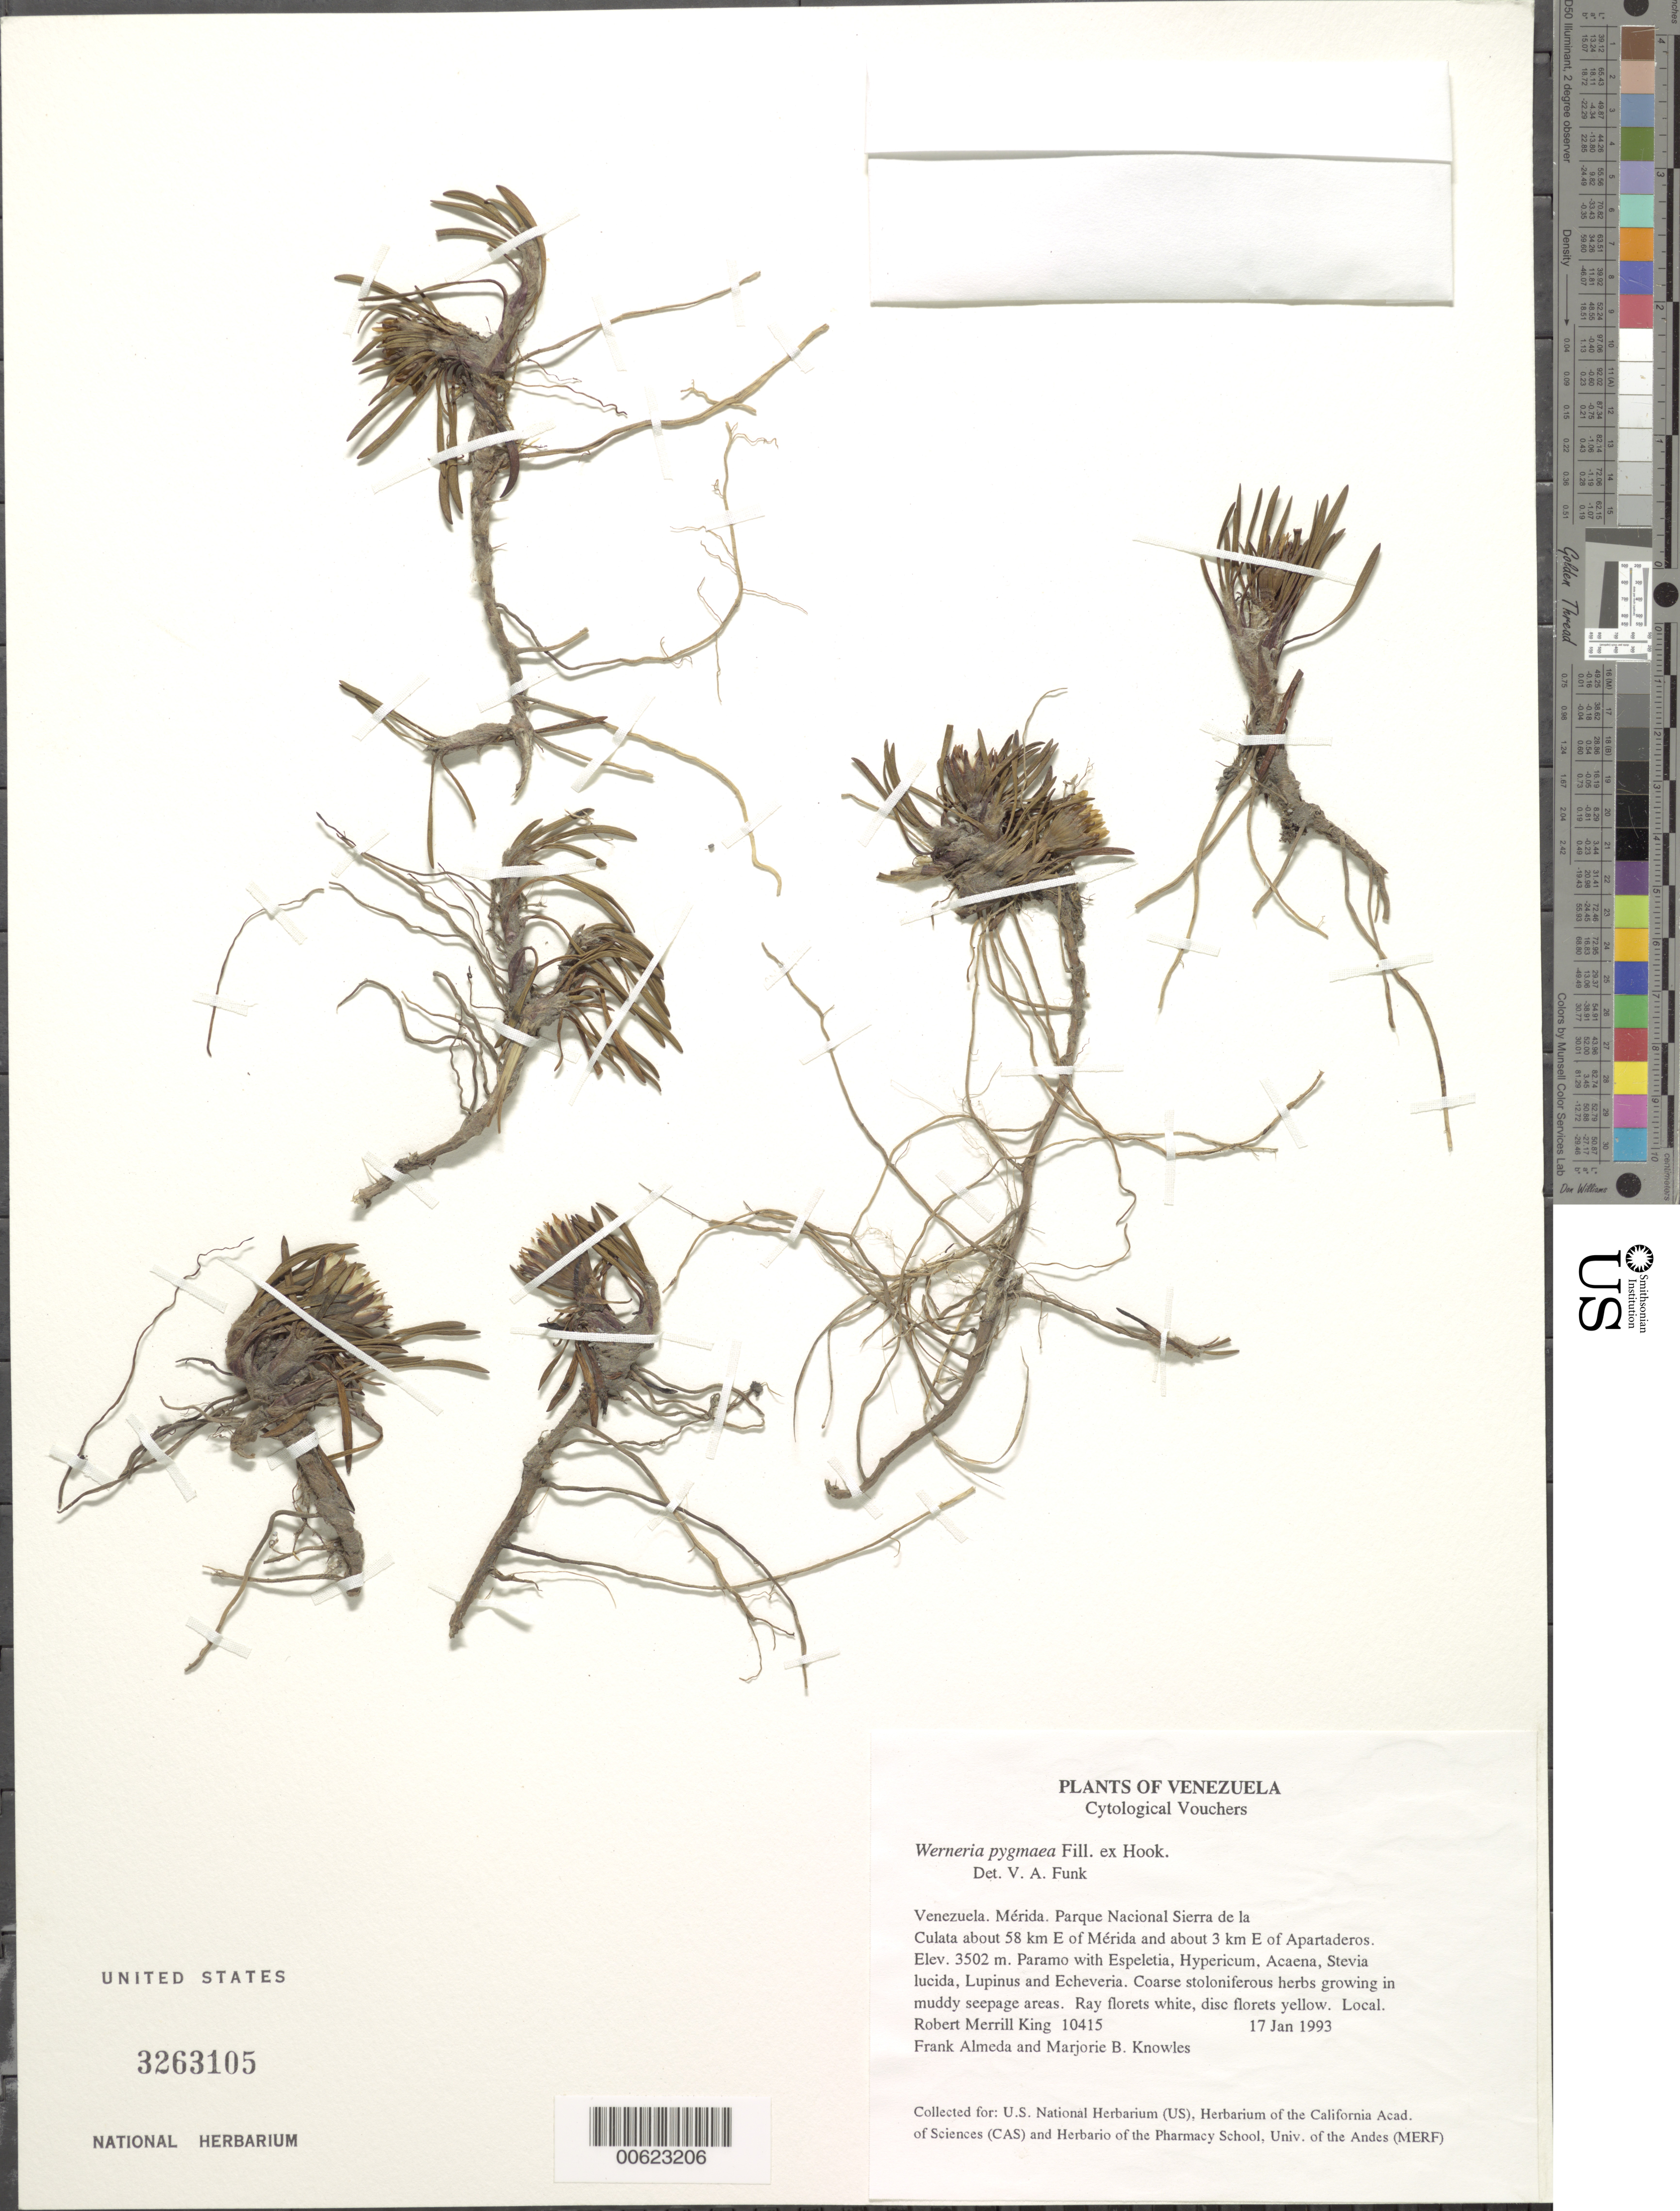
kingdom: Plantae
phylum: Tracheophyta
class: Magnoliopsida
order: Asterales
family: Asteraceae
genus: Werneria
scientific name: Werneria pygmaea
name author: Gillies ex Hook. & Arn.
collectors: R. M. King, F. Almeda & M. B. Knowles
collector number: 10415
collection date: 1993-01-17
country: Venezuela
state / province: Mérida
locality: Parque Nacional Sierra de al Culata about 58 km E of Merida and ca. 3 km E of Apartaderos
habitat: Paramo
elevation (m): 3502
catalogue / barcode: US 3263105